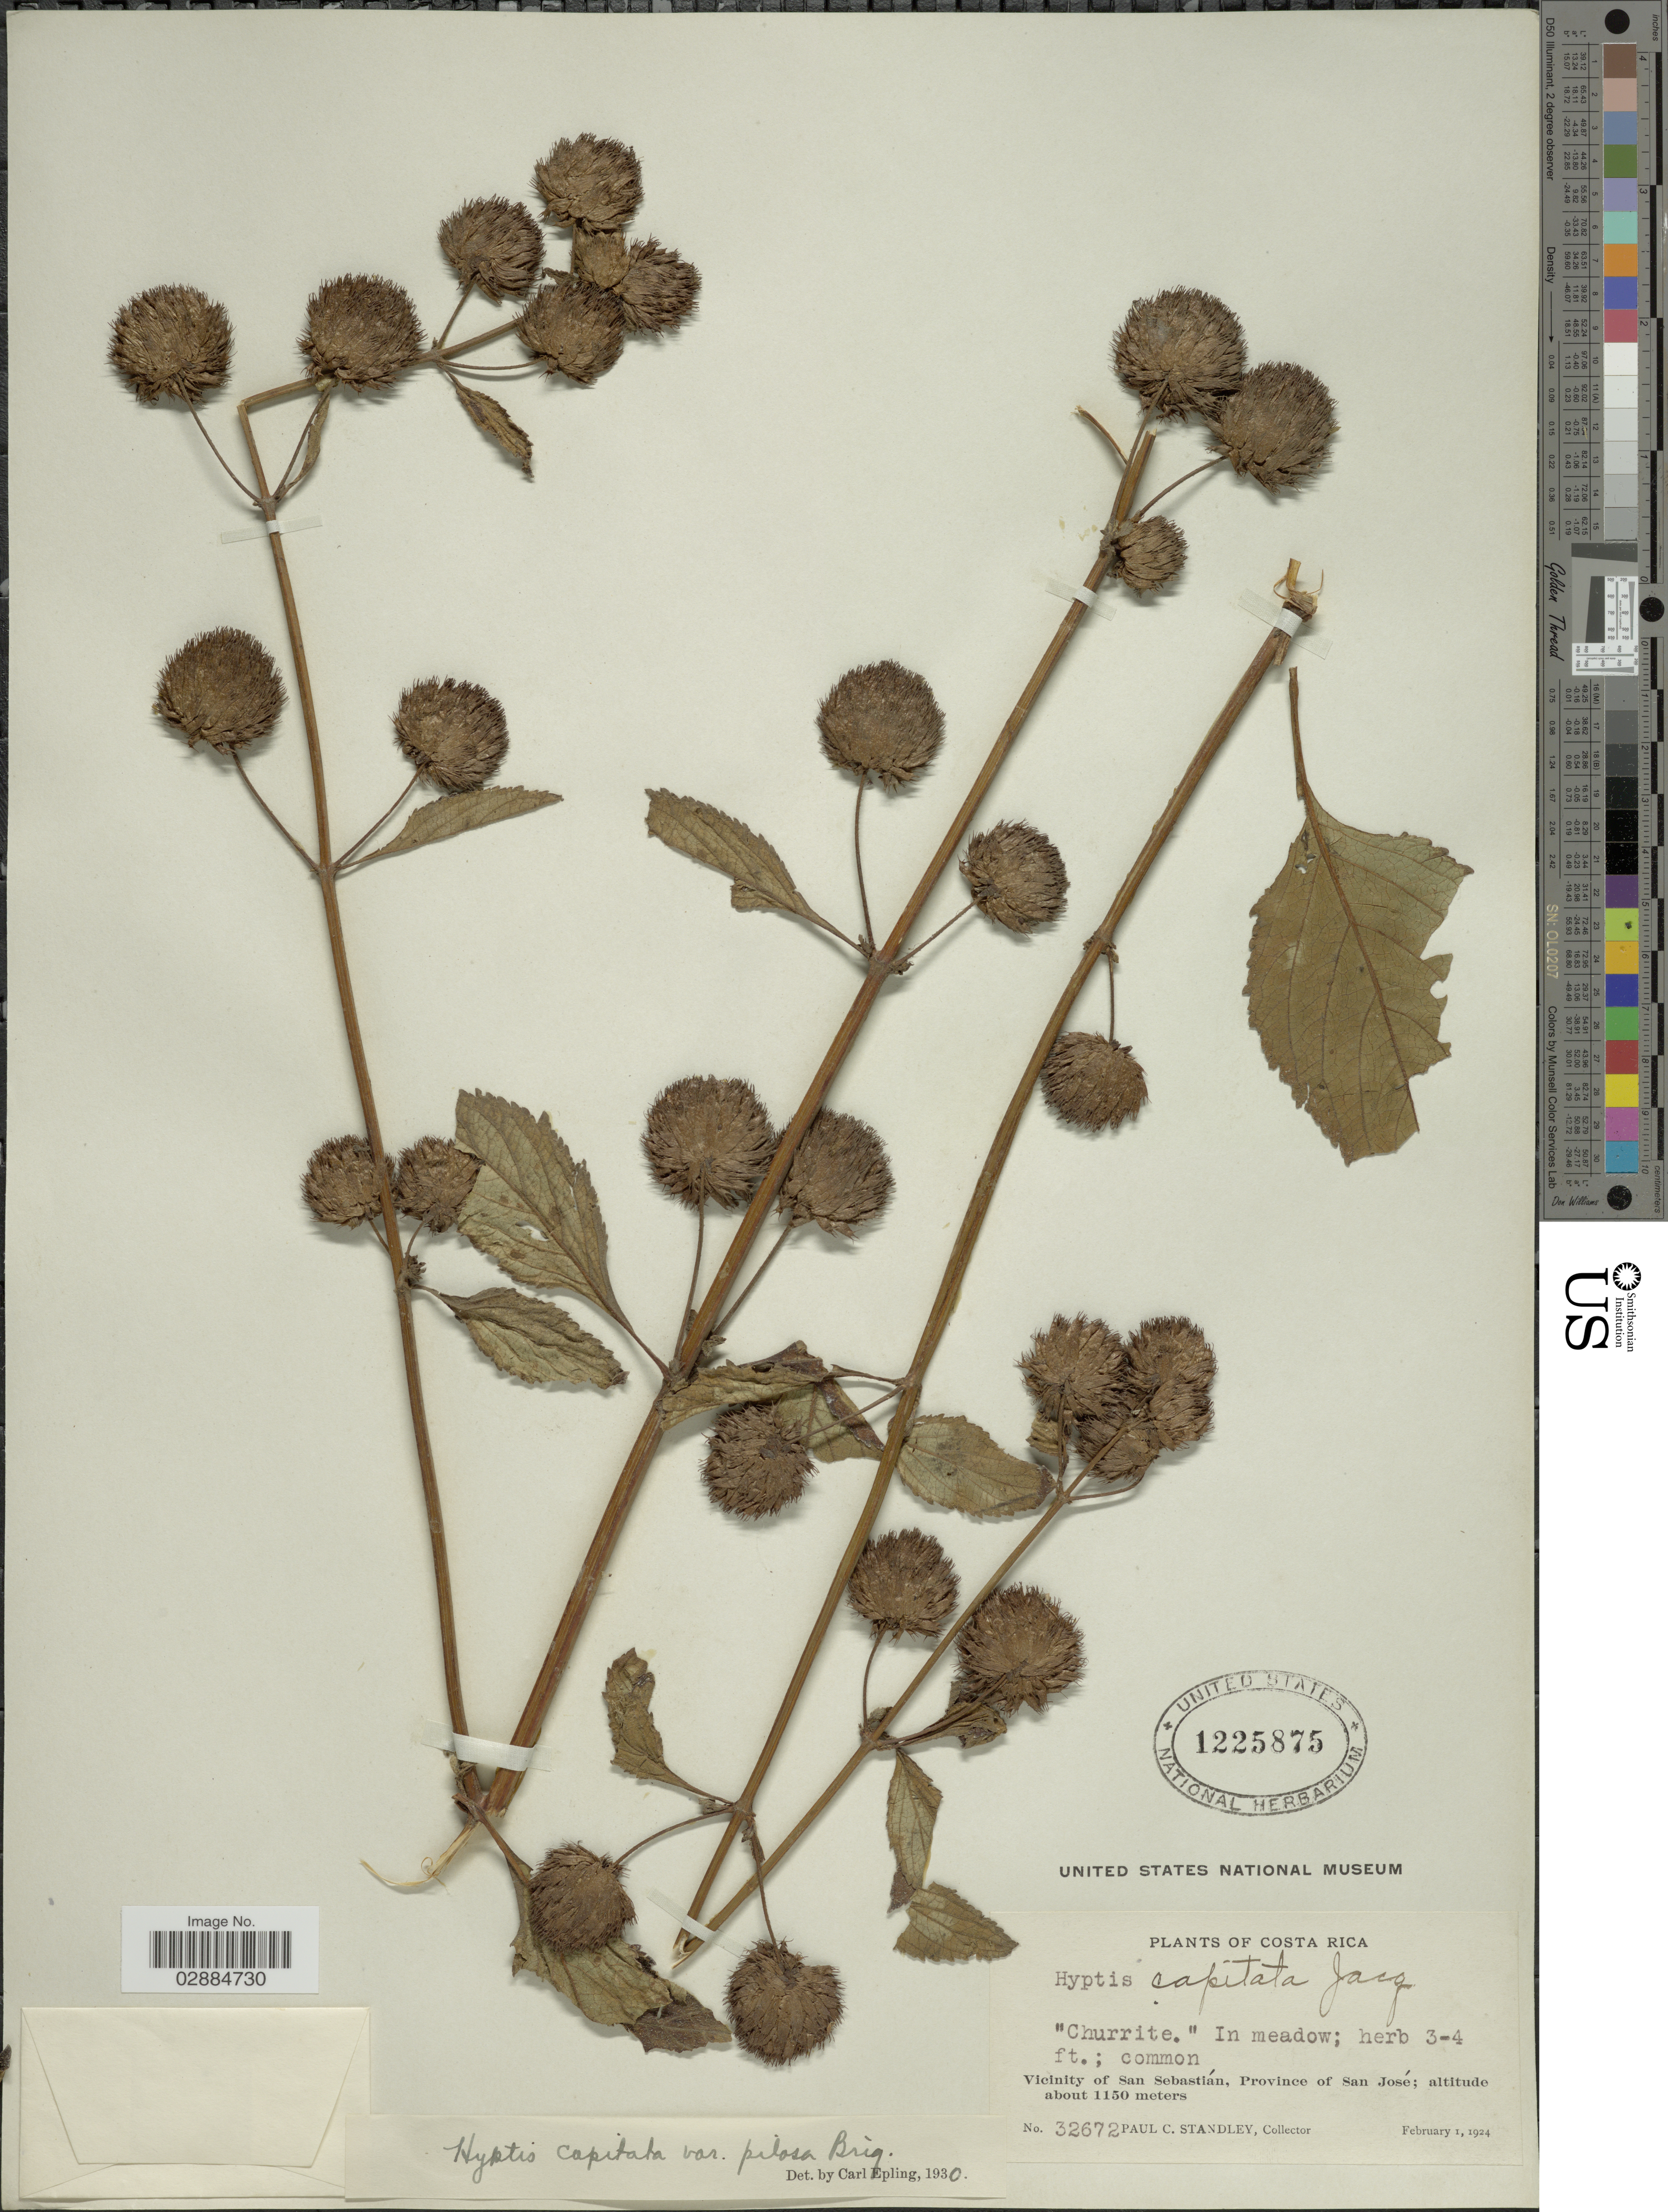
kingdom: Plantae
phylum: Tracheophyta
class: Magnoliopsida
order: Lamiales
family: Lamiaceae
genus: Hyptis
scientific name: Hyptis capitata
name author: Jacq.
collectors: P. C. Standley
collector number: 32672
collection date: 1924-02-01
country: Costa Rica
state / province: San José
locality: Vicinity of San Sebastián.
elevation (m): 1150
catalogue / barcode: US 1225875